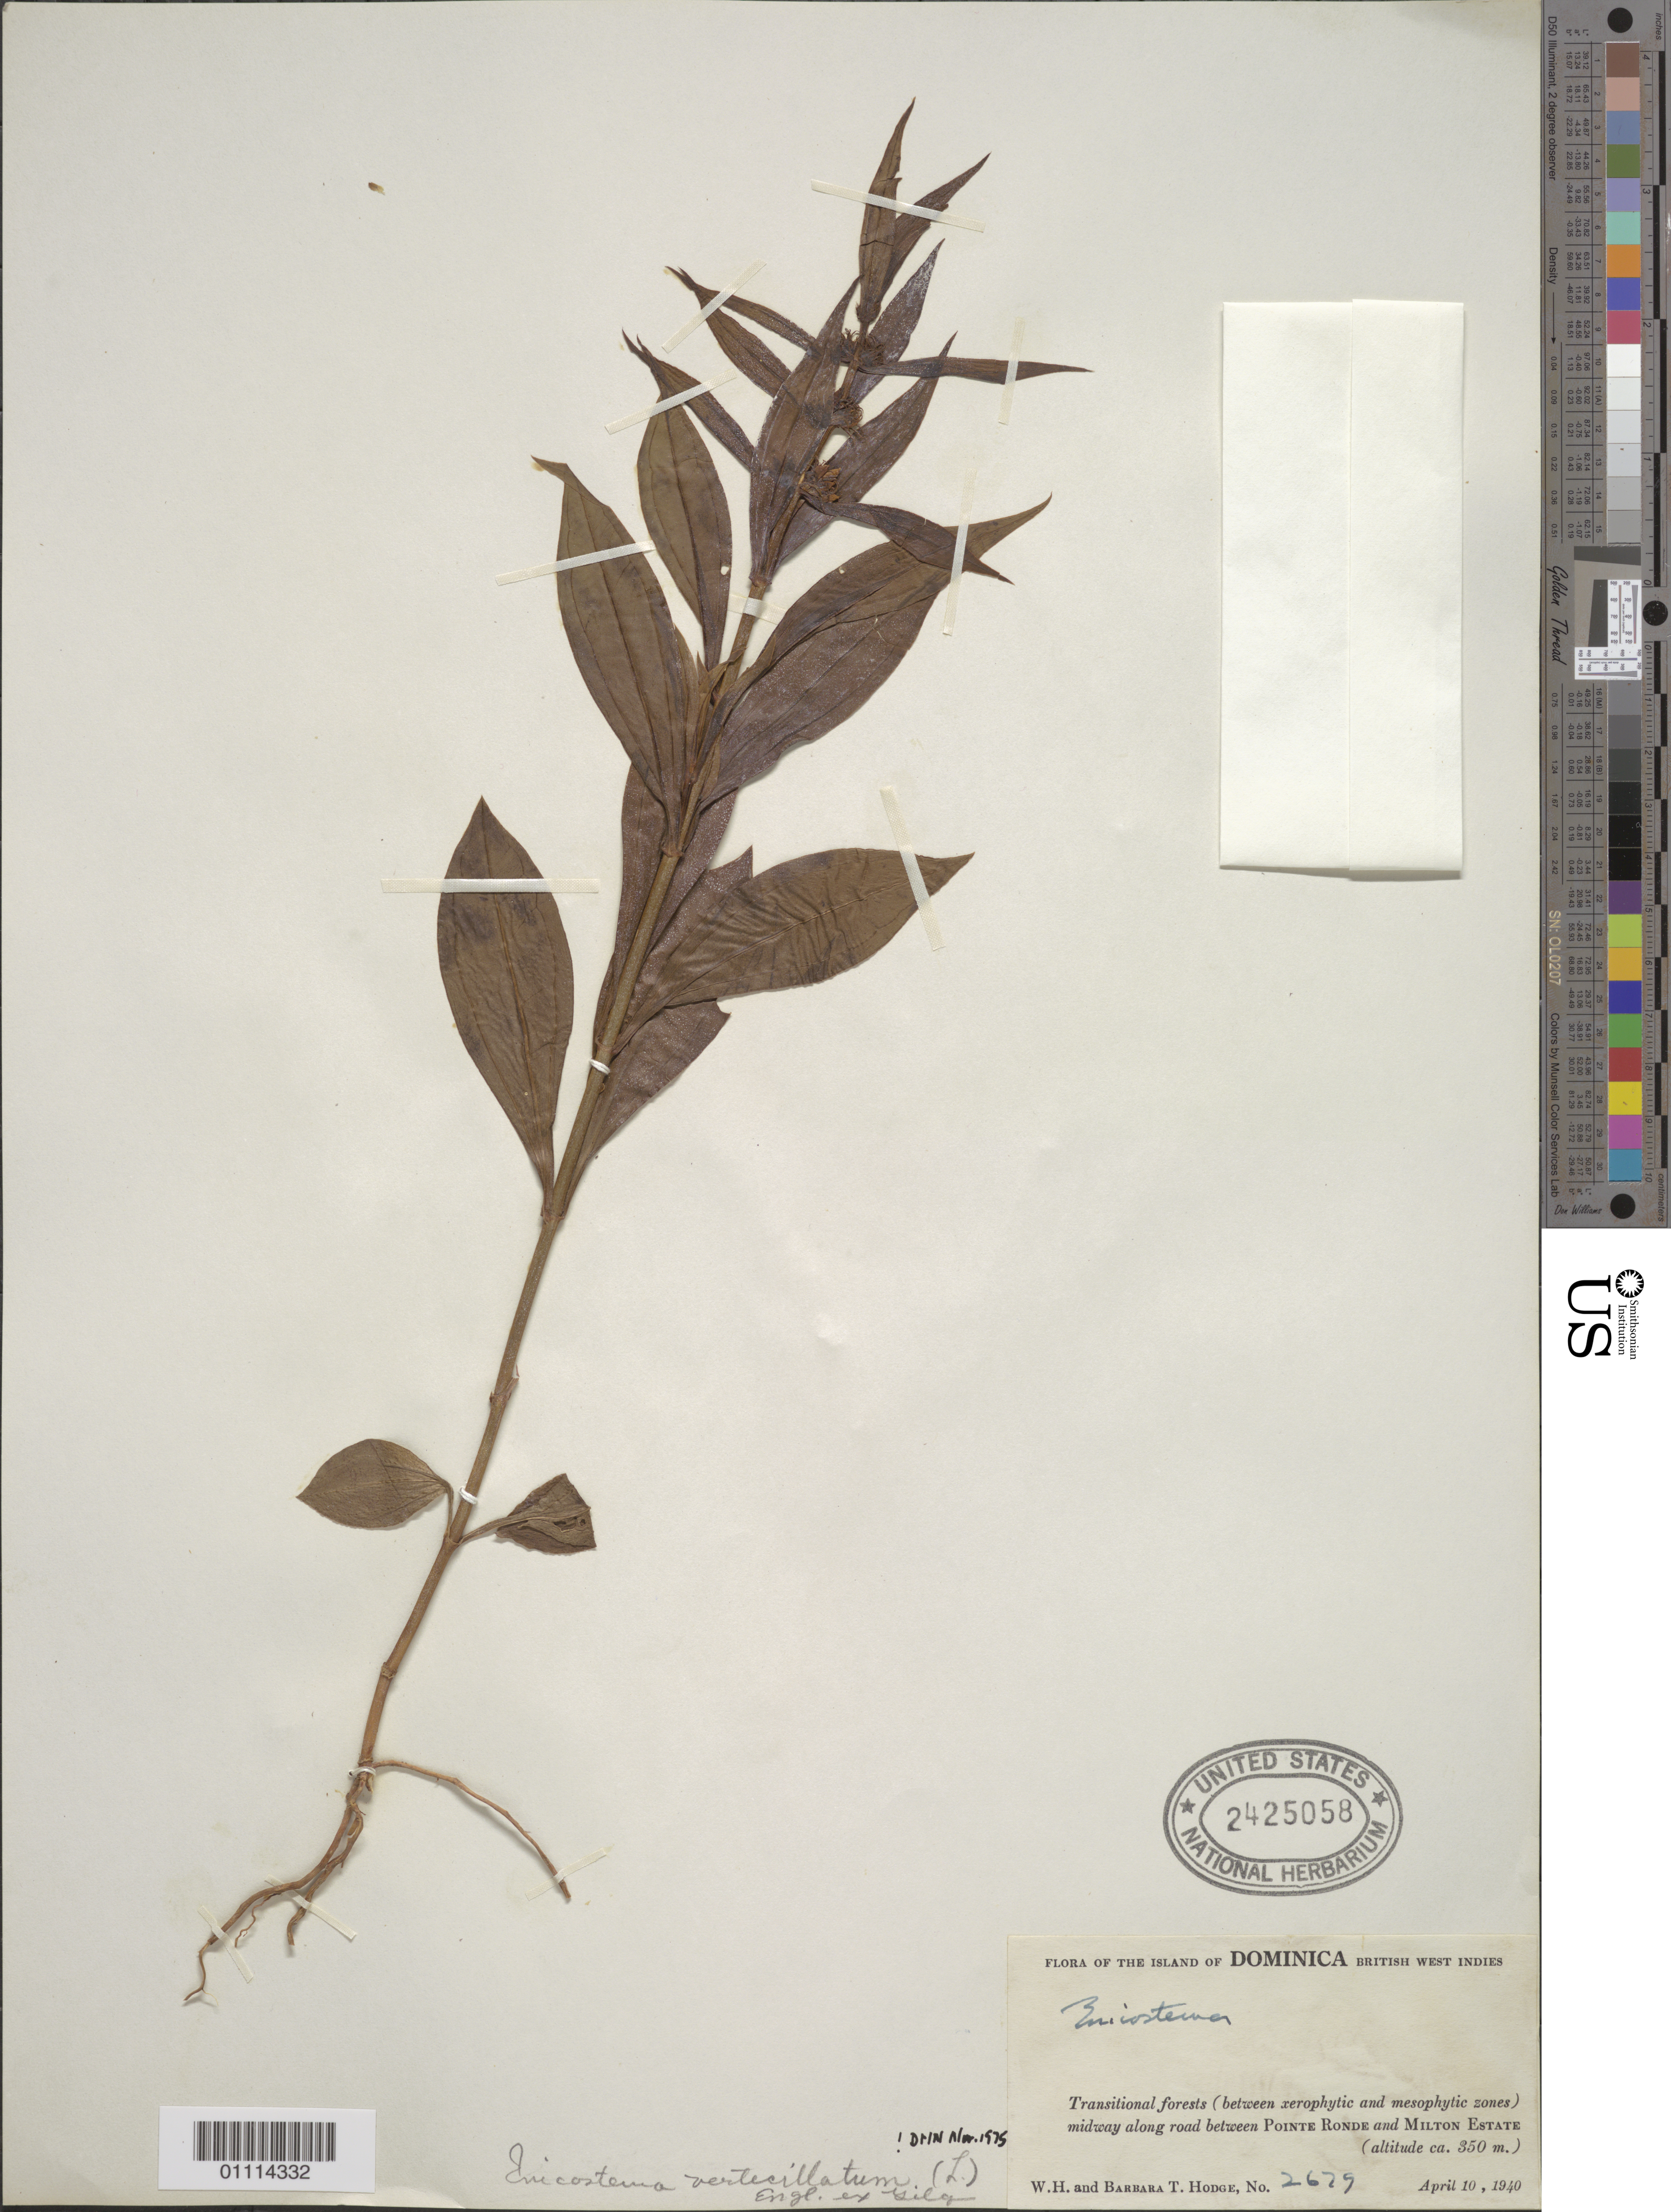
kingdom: Plantae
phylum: Tracheophyta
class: Magnoliopsida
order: Gentianales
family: Gentianaceae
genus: Enicostema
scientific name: Enicostema verticillatum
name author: (L.) Engl.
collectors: W. Hodge & B. Hodge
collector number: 2679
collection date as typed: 10 Apr 1940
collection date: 1940-04-10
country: Dominica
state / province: St. John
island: Dominica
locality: Transitional forests (between xerophytic and mesophytic zones)midway along road between Pointe Ronde and Milton Estate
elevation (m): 350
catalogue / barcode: US 2425058